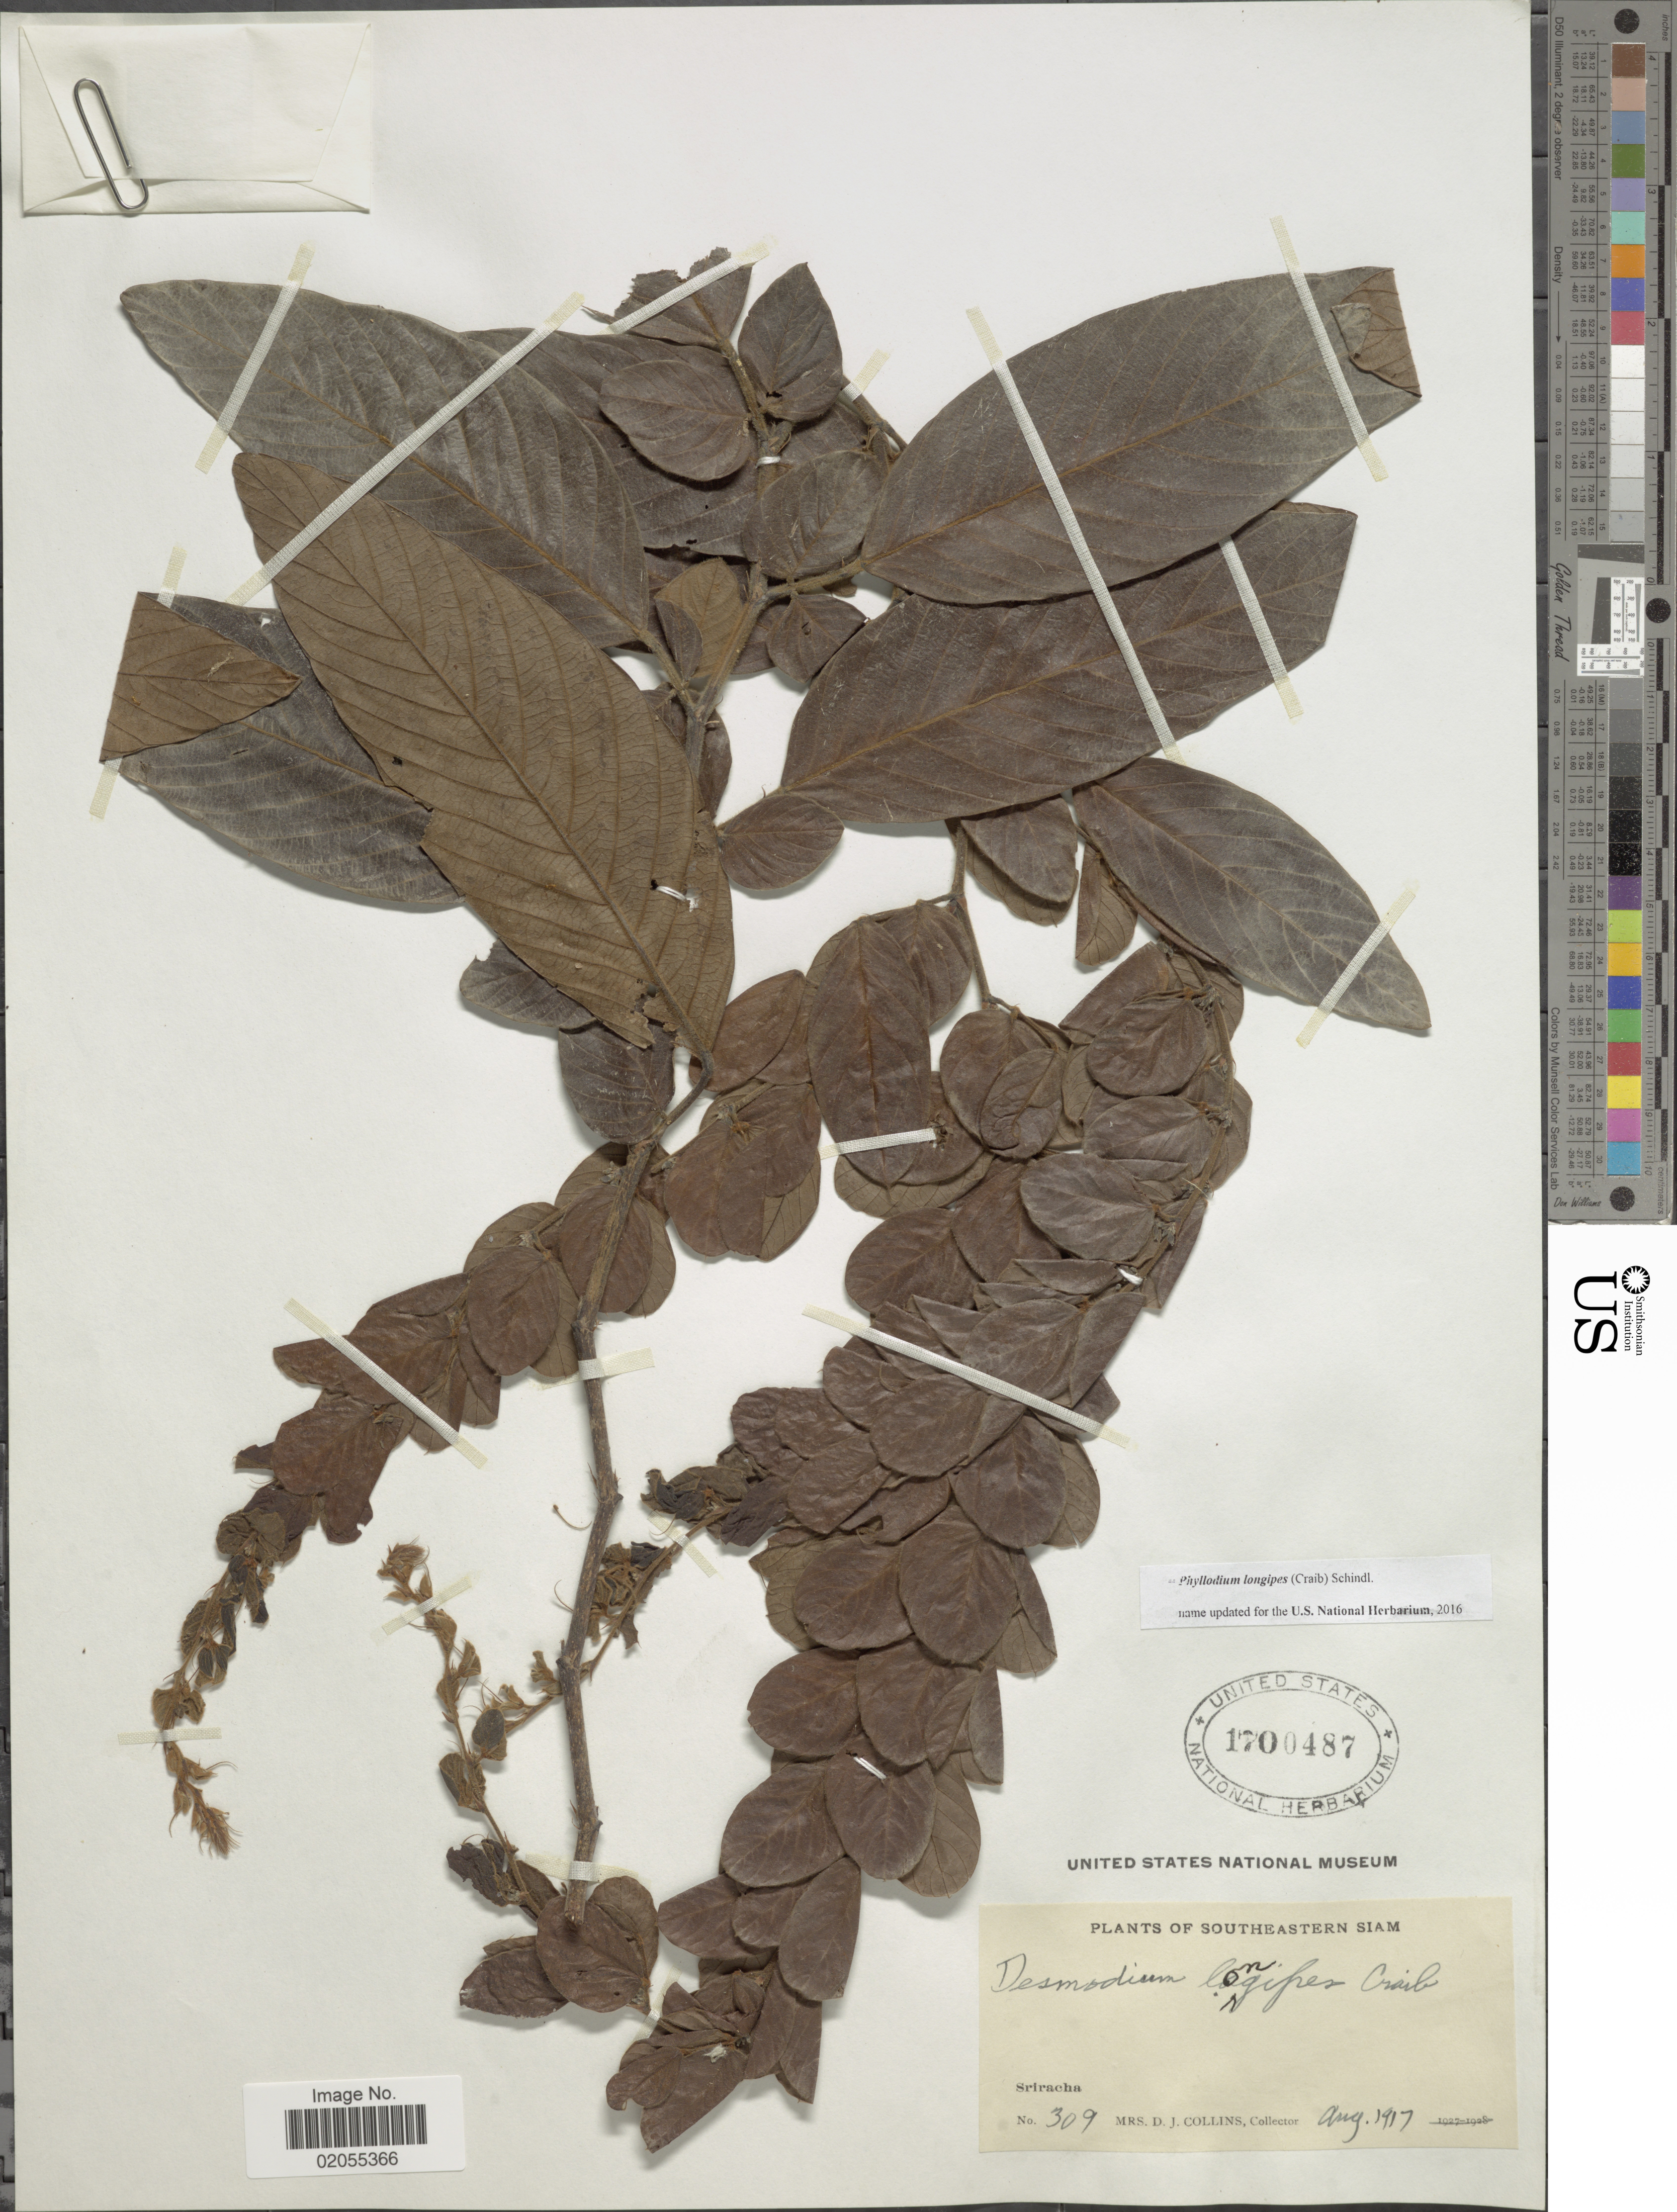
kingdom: Plantae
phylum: Tracheophyta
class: Magnoliopsida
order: Fabales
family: Fabaceae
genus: Phyllodium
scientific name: Phyllodium longipes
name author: (Craib) Schindl.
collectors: Mrs. D. J. Collins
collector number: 309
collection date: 1917-08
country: Thailand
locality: Southeastern Siam, Sriracha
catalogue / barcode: US 1700487